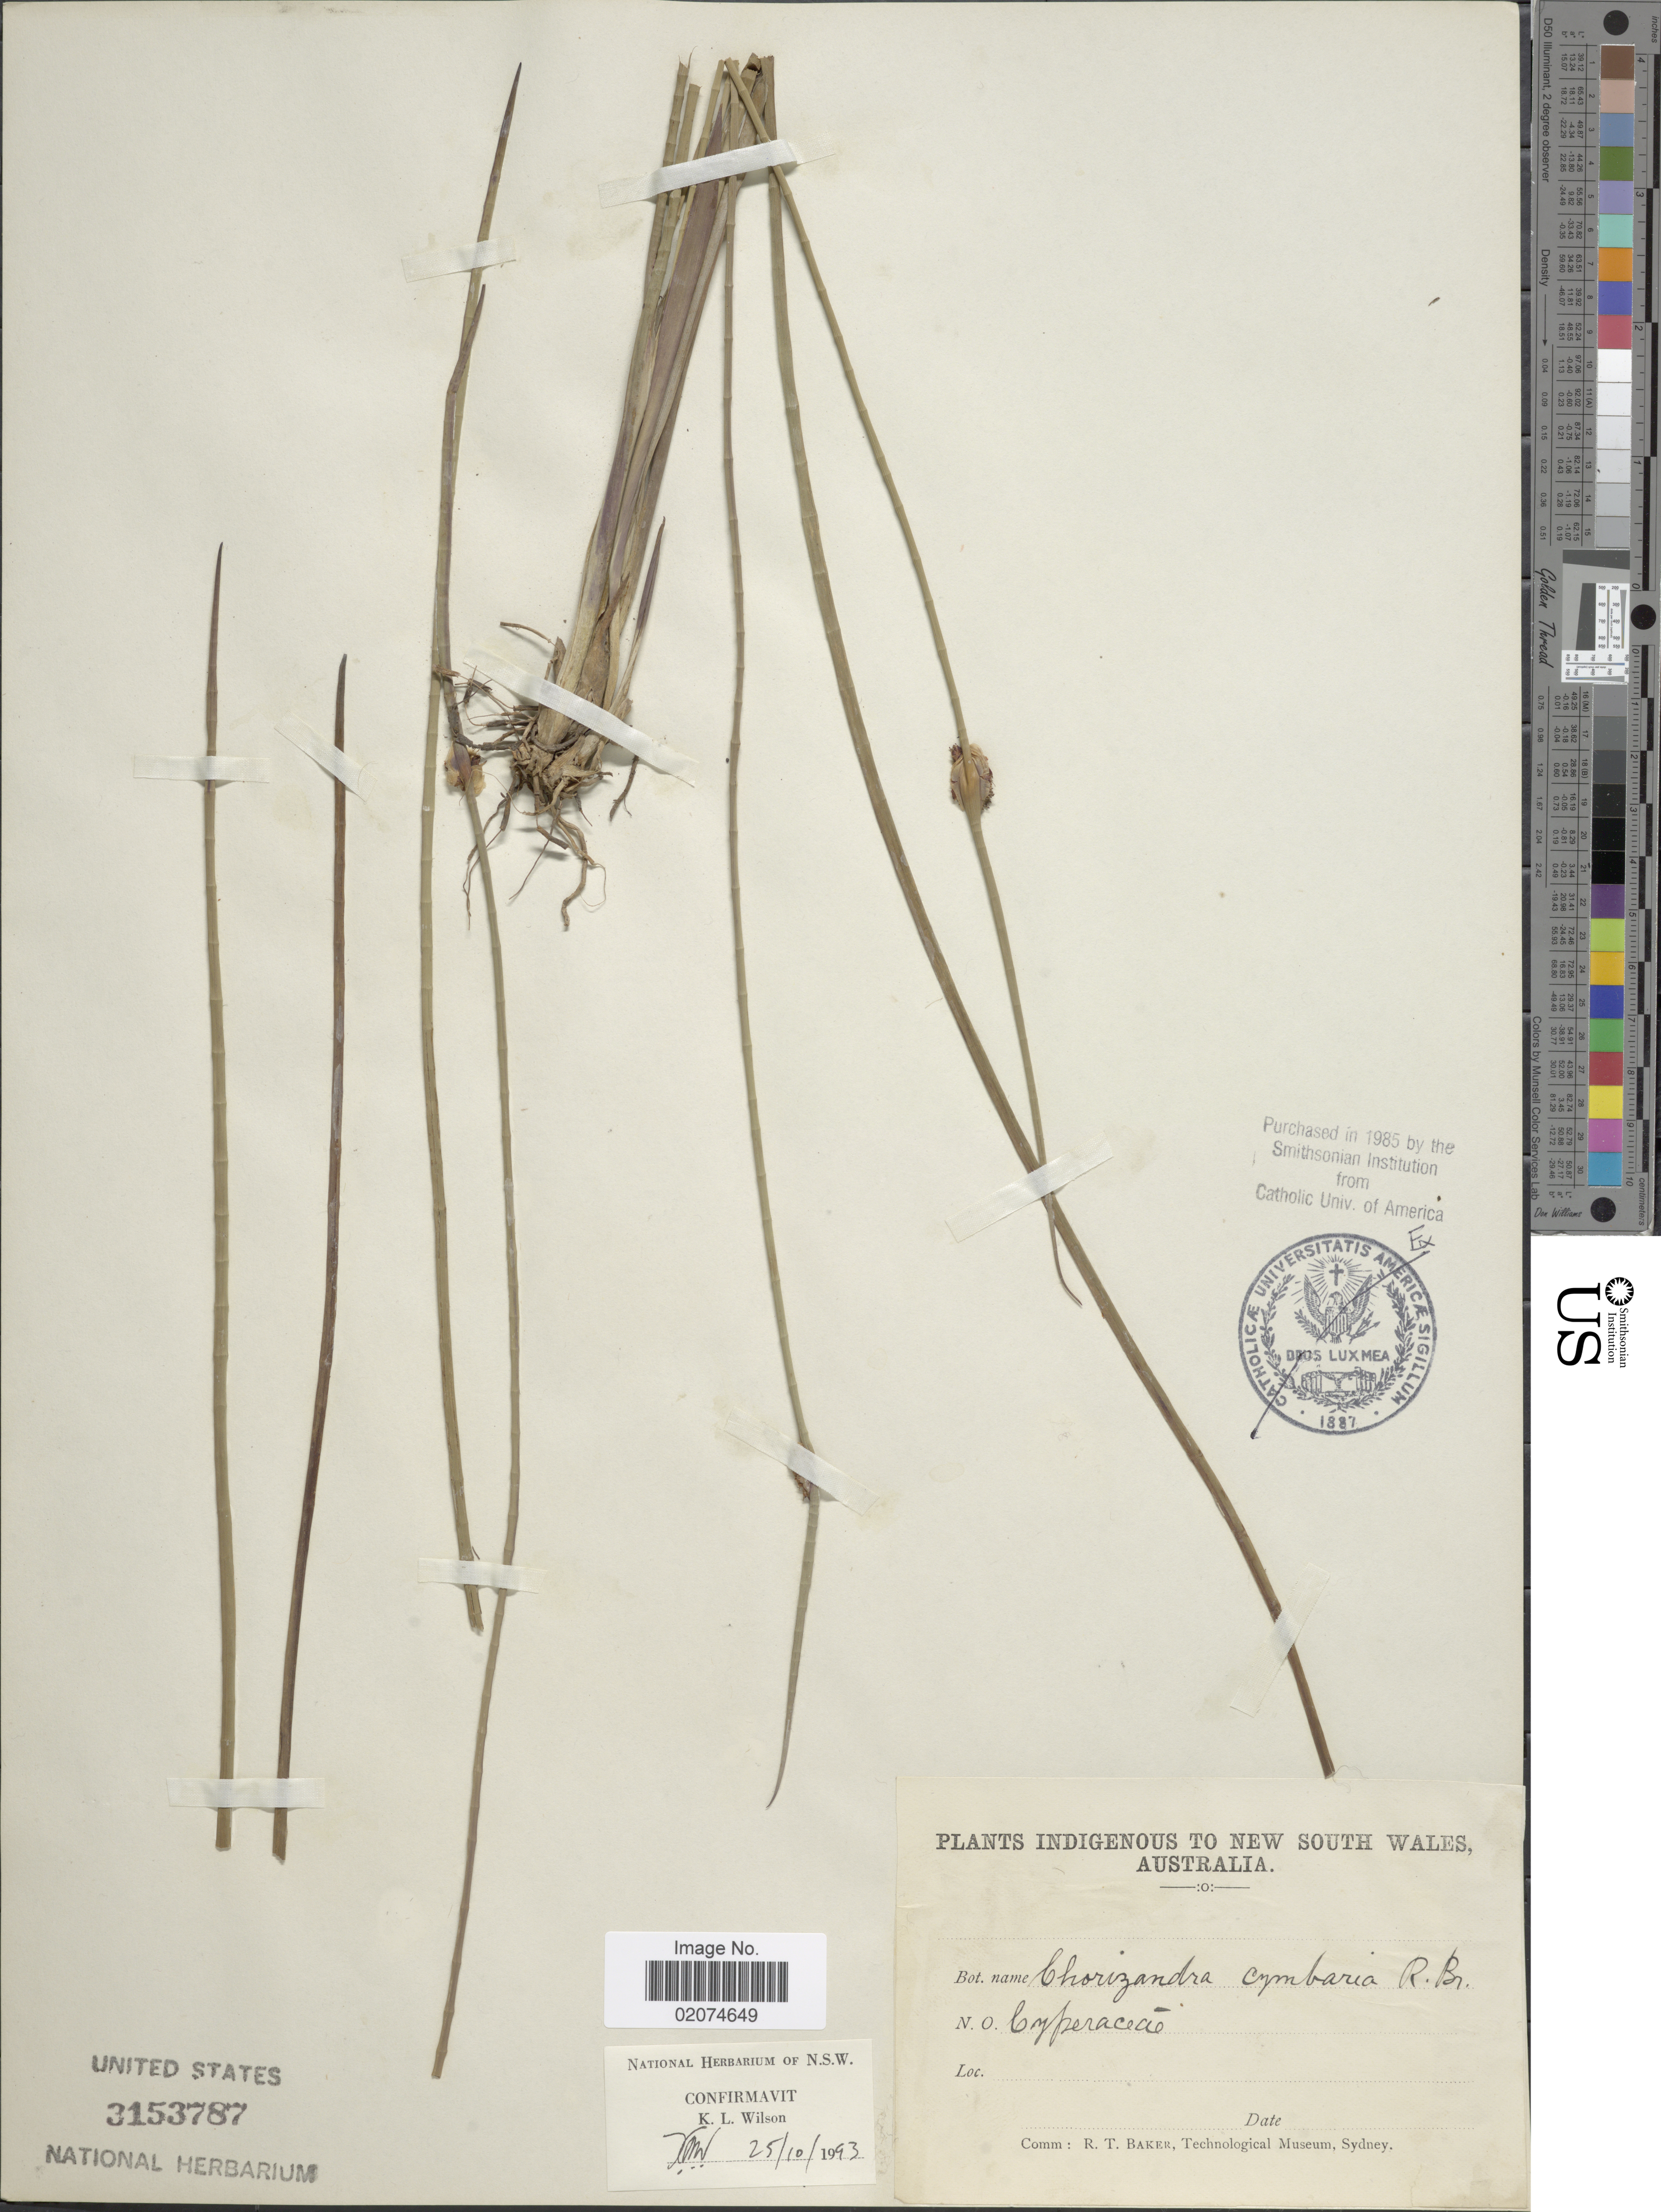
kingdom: Plantae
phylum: Tracheophyta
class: Liliopsida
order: Poales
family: Cyperaceae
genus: Chorizandra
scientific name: Chorizandra cymbaria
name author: R. Br.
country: Australia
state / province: New South Wales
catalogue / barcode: US 3153787